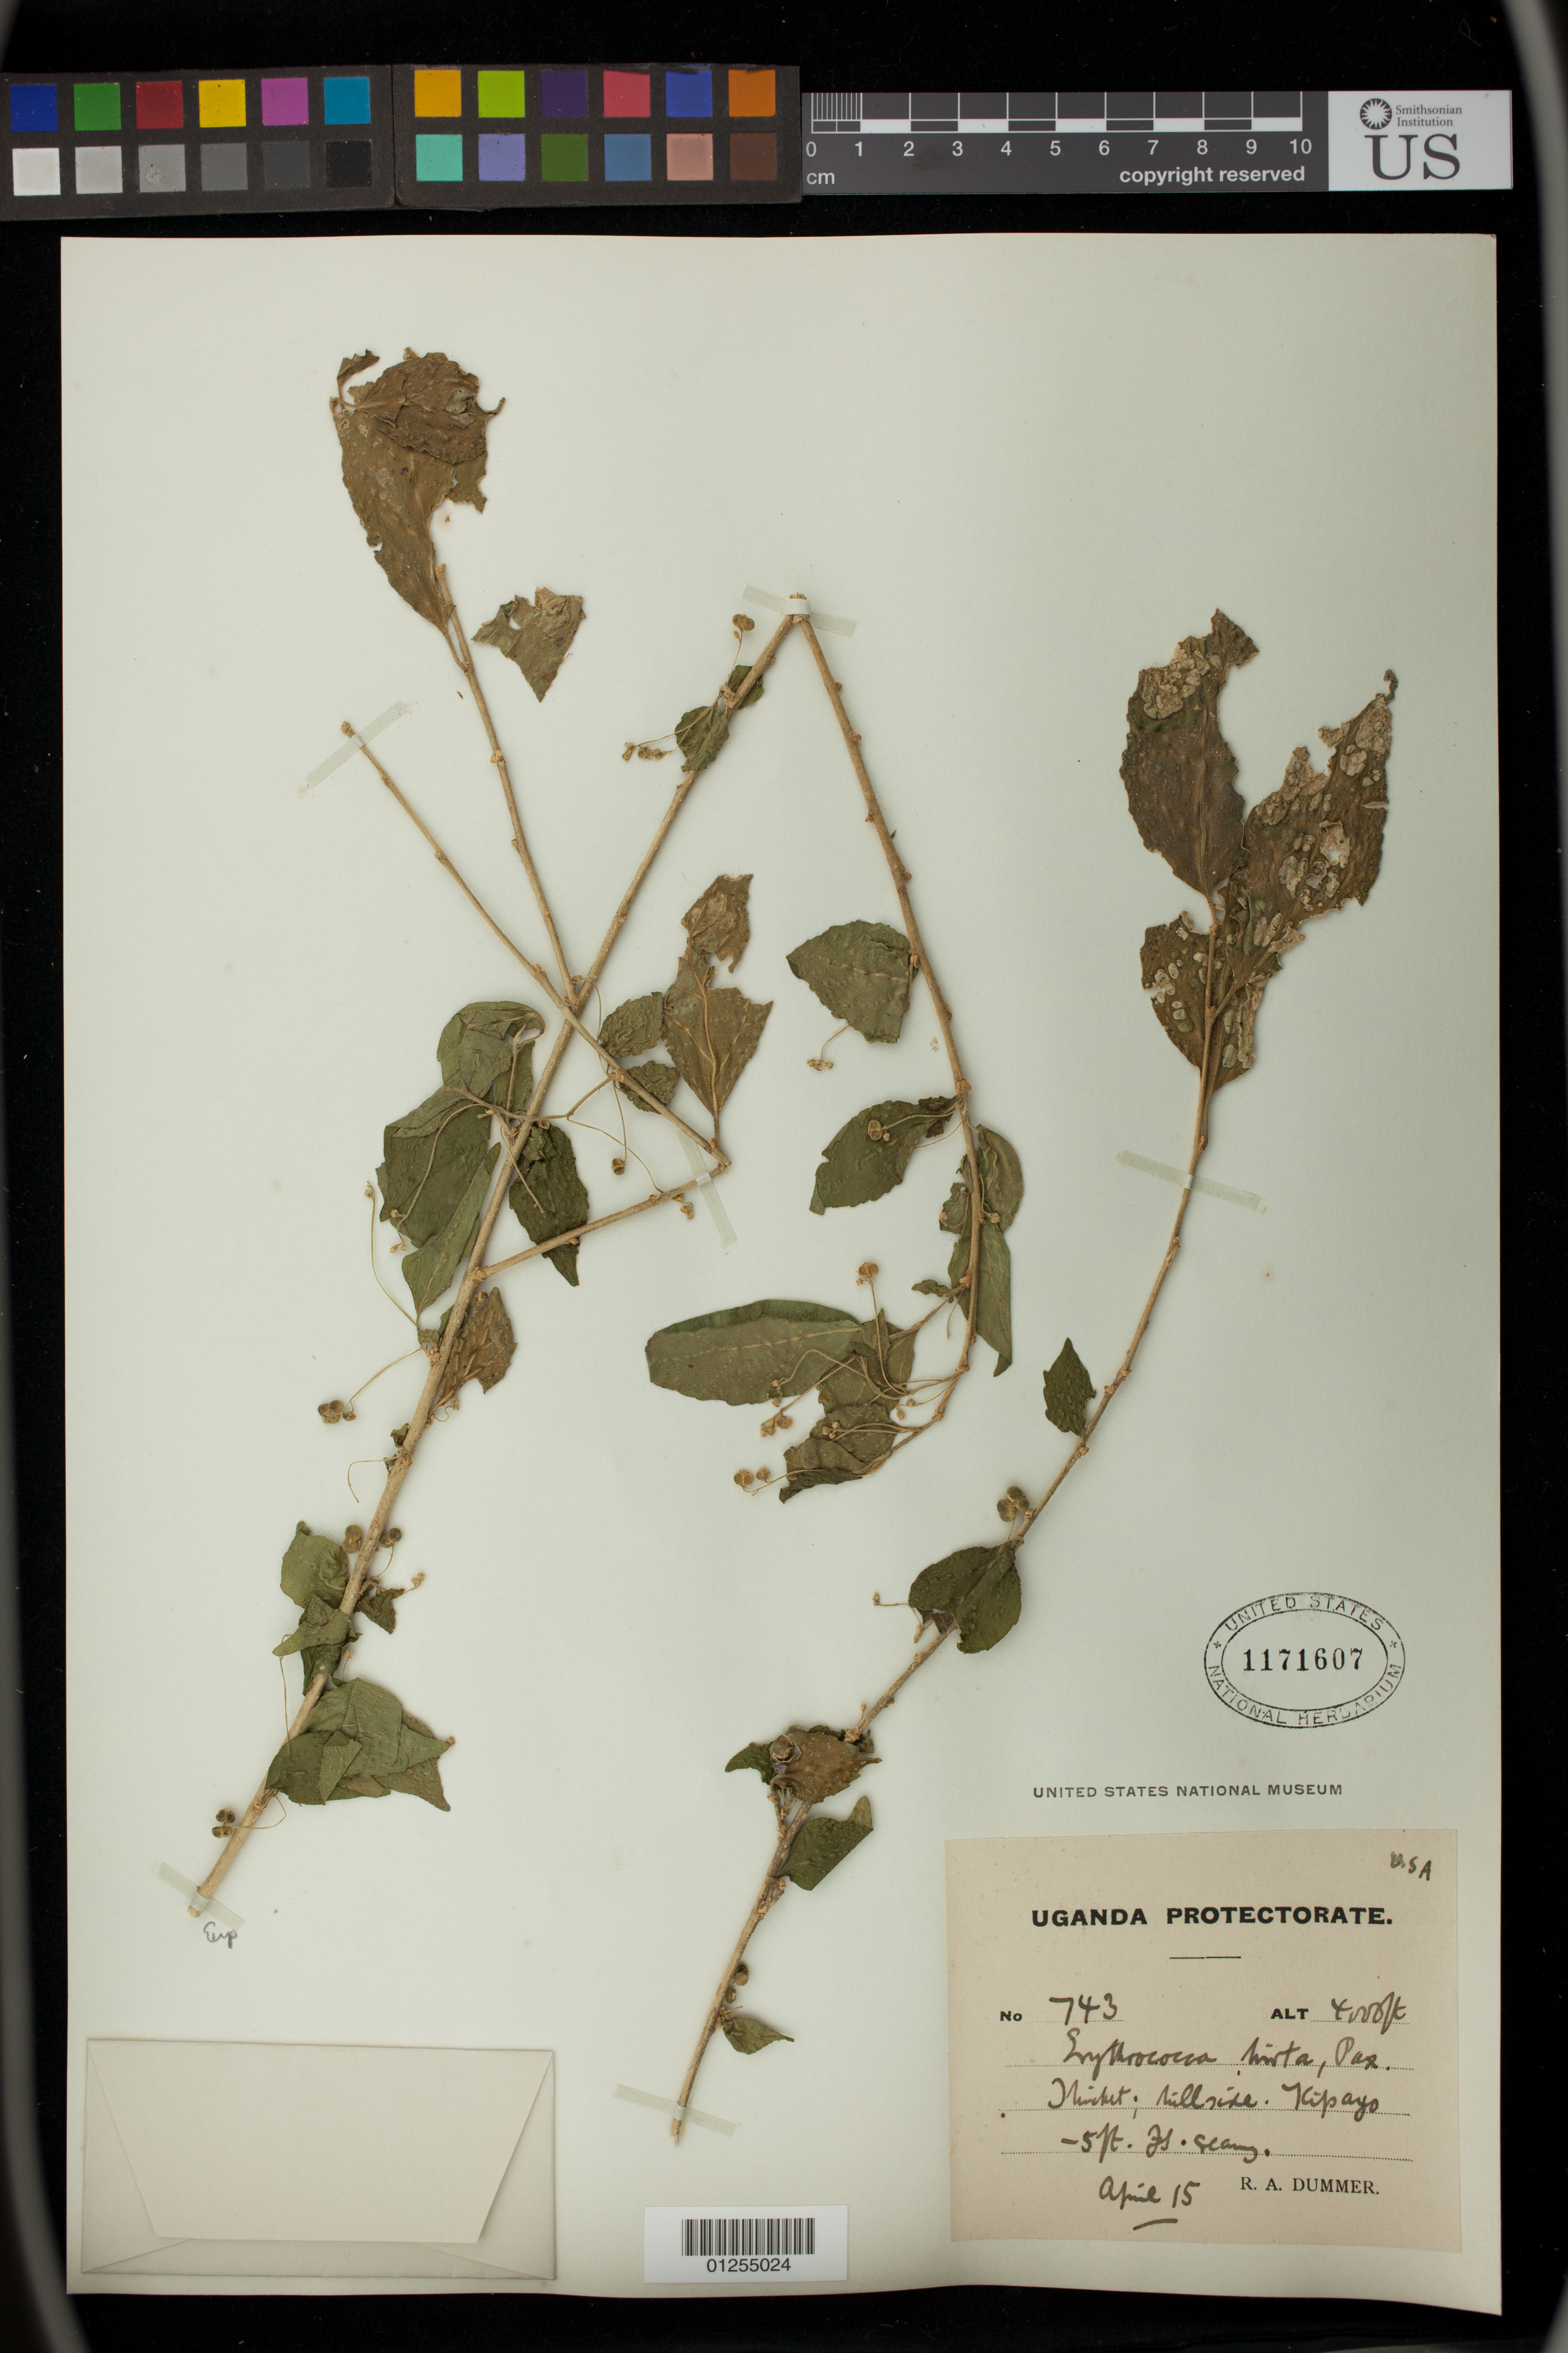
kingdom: Plantae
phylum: Tracheophyta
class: Magnoliopsida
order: Malpighiales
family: Euphorbiaceae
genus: Erythrococca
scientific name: Erythrococca hirta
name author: Pax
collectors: R. Dümmer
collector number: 743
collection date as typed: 04-15-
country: Uganda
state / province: Central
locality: Kipayo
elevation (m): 1219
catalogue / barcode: US 1171607